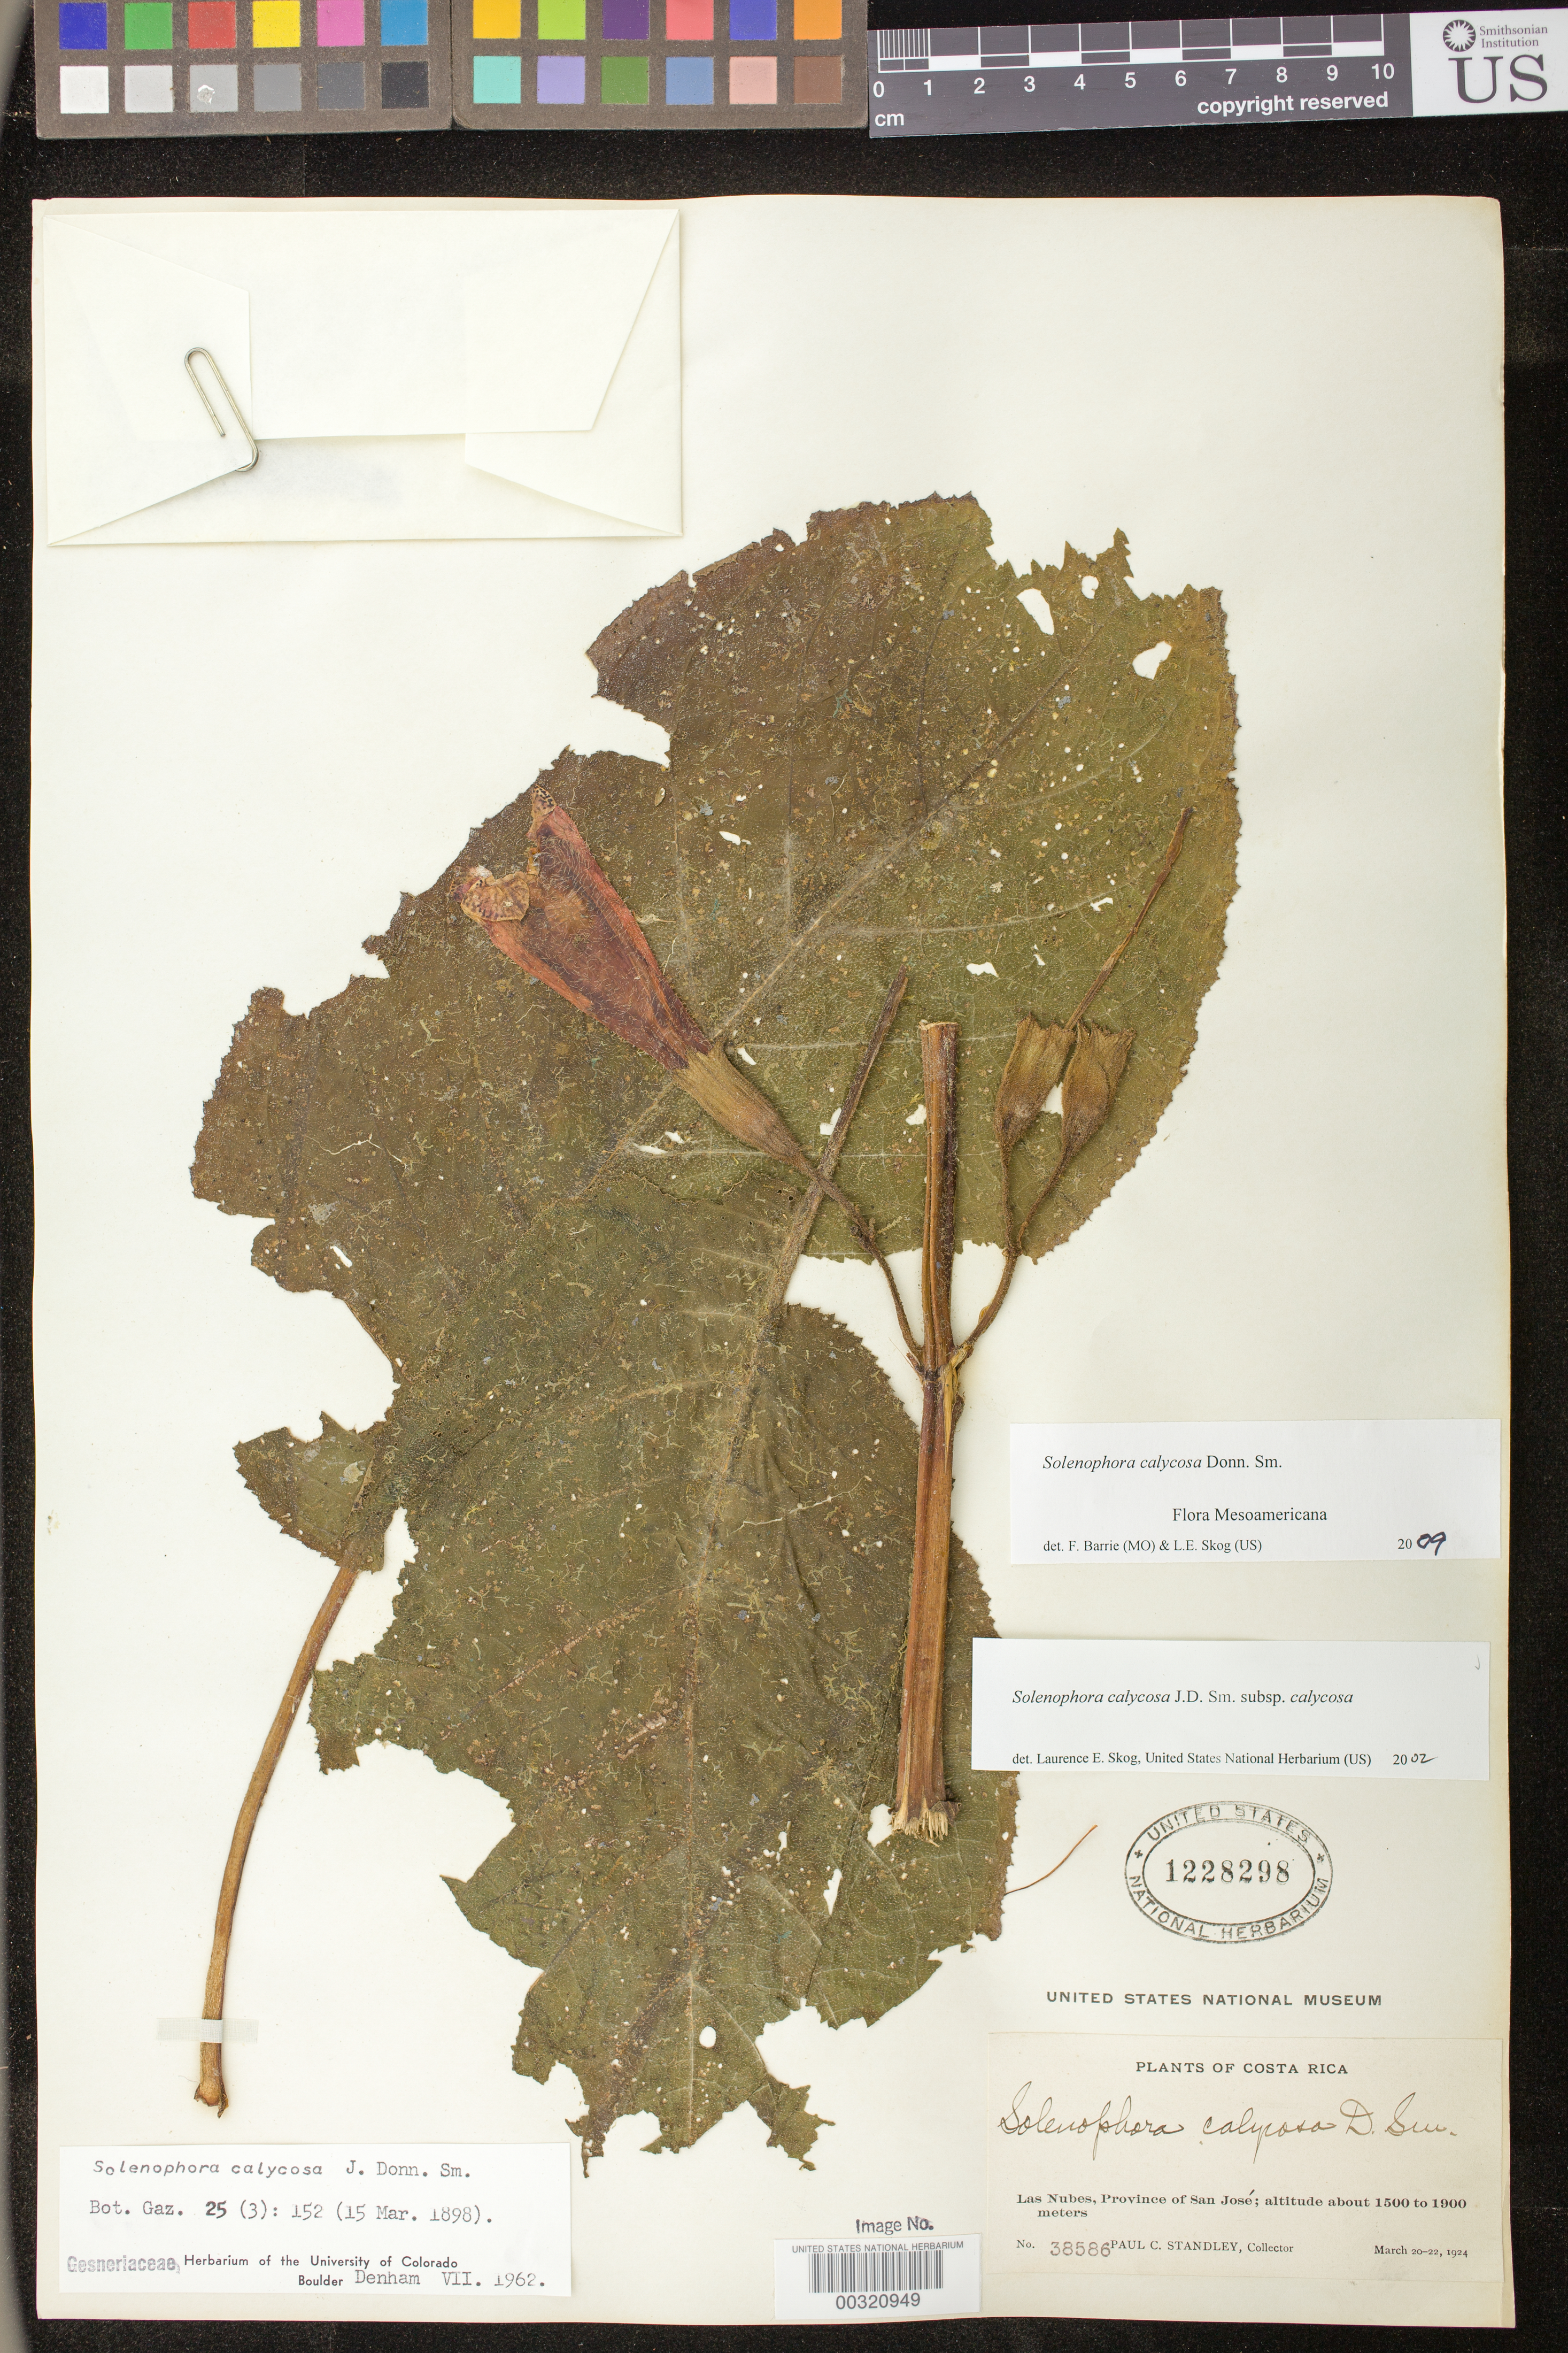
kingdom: Plantae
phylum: Tracheophyta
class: Magnoliopsida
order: Lamiales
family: Gesneriaceae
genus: Solenophora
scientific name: Solenophora calycosa Donn. Sm. subsp. calycosa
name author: (Donn. Sm.) Donn. Sm.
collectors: P. C. Standley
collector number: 38586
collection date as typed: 20-22 Mar 1924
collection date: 1924-03-20/1924-03-22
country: Costa Rica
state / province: San José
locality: Las Nubes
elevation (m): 1500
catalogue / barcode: US 1228298